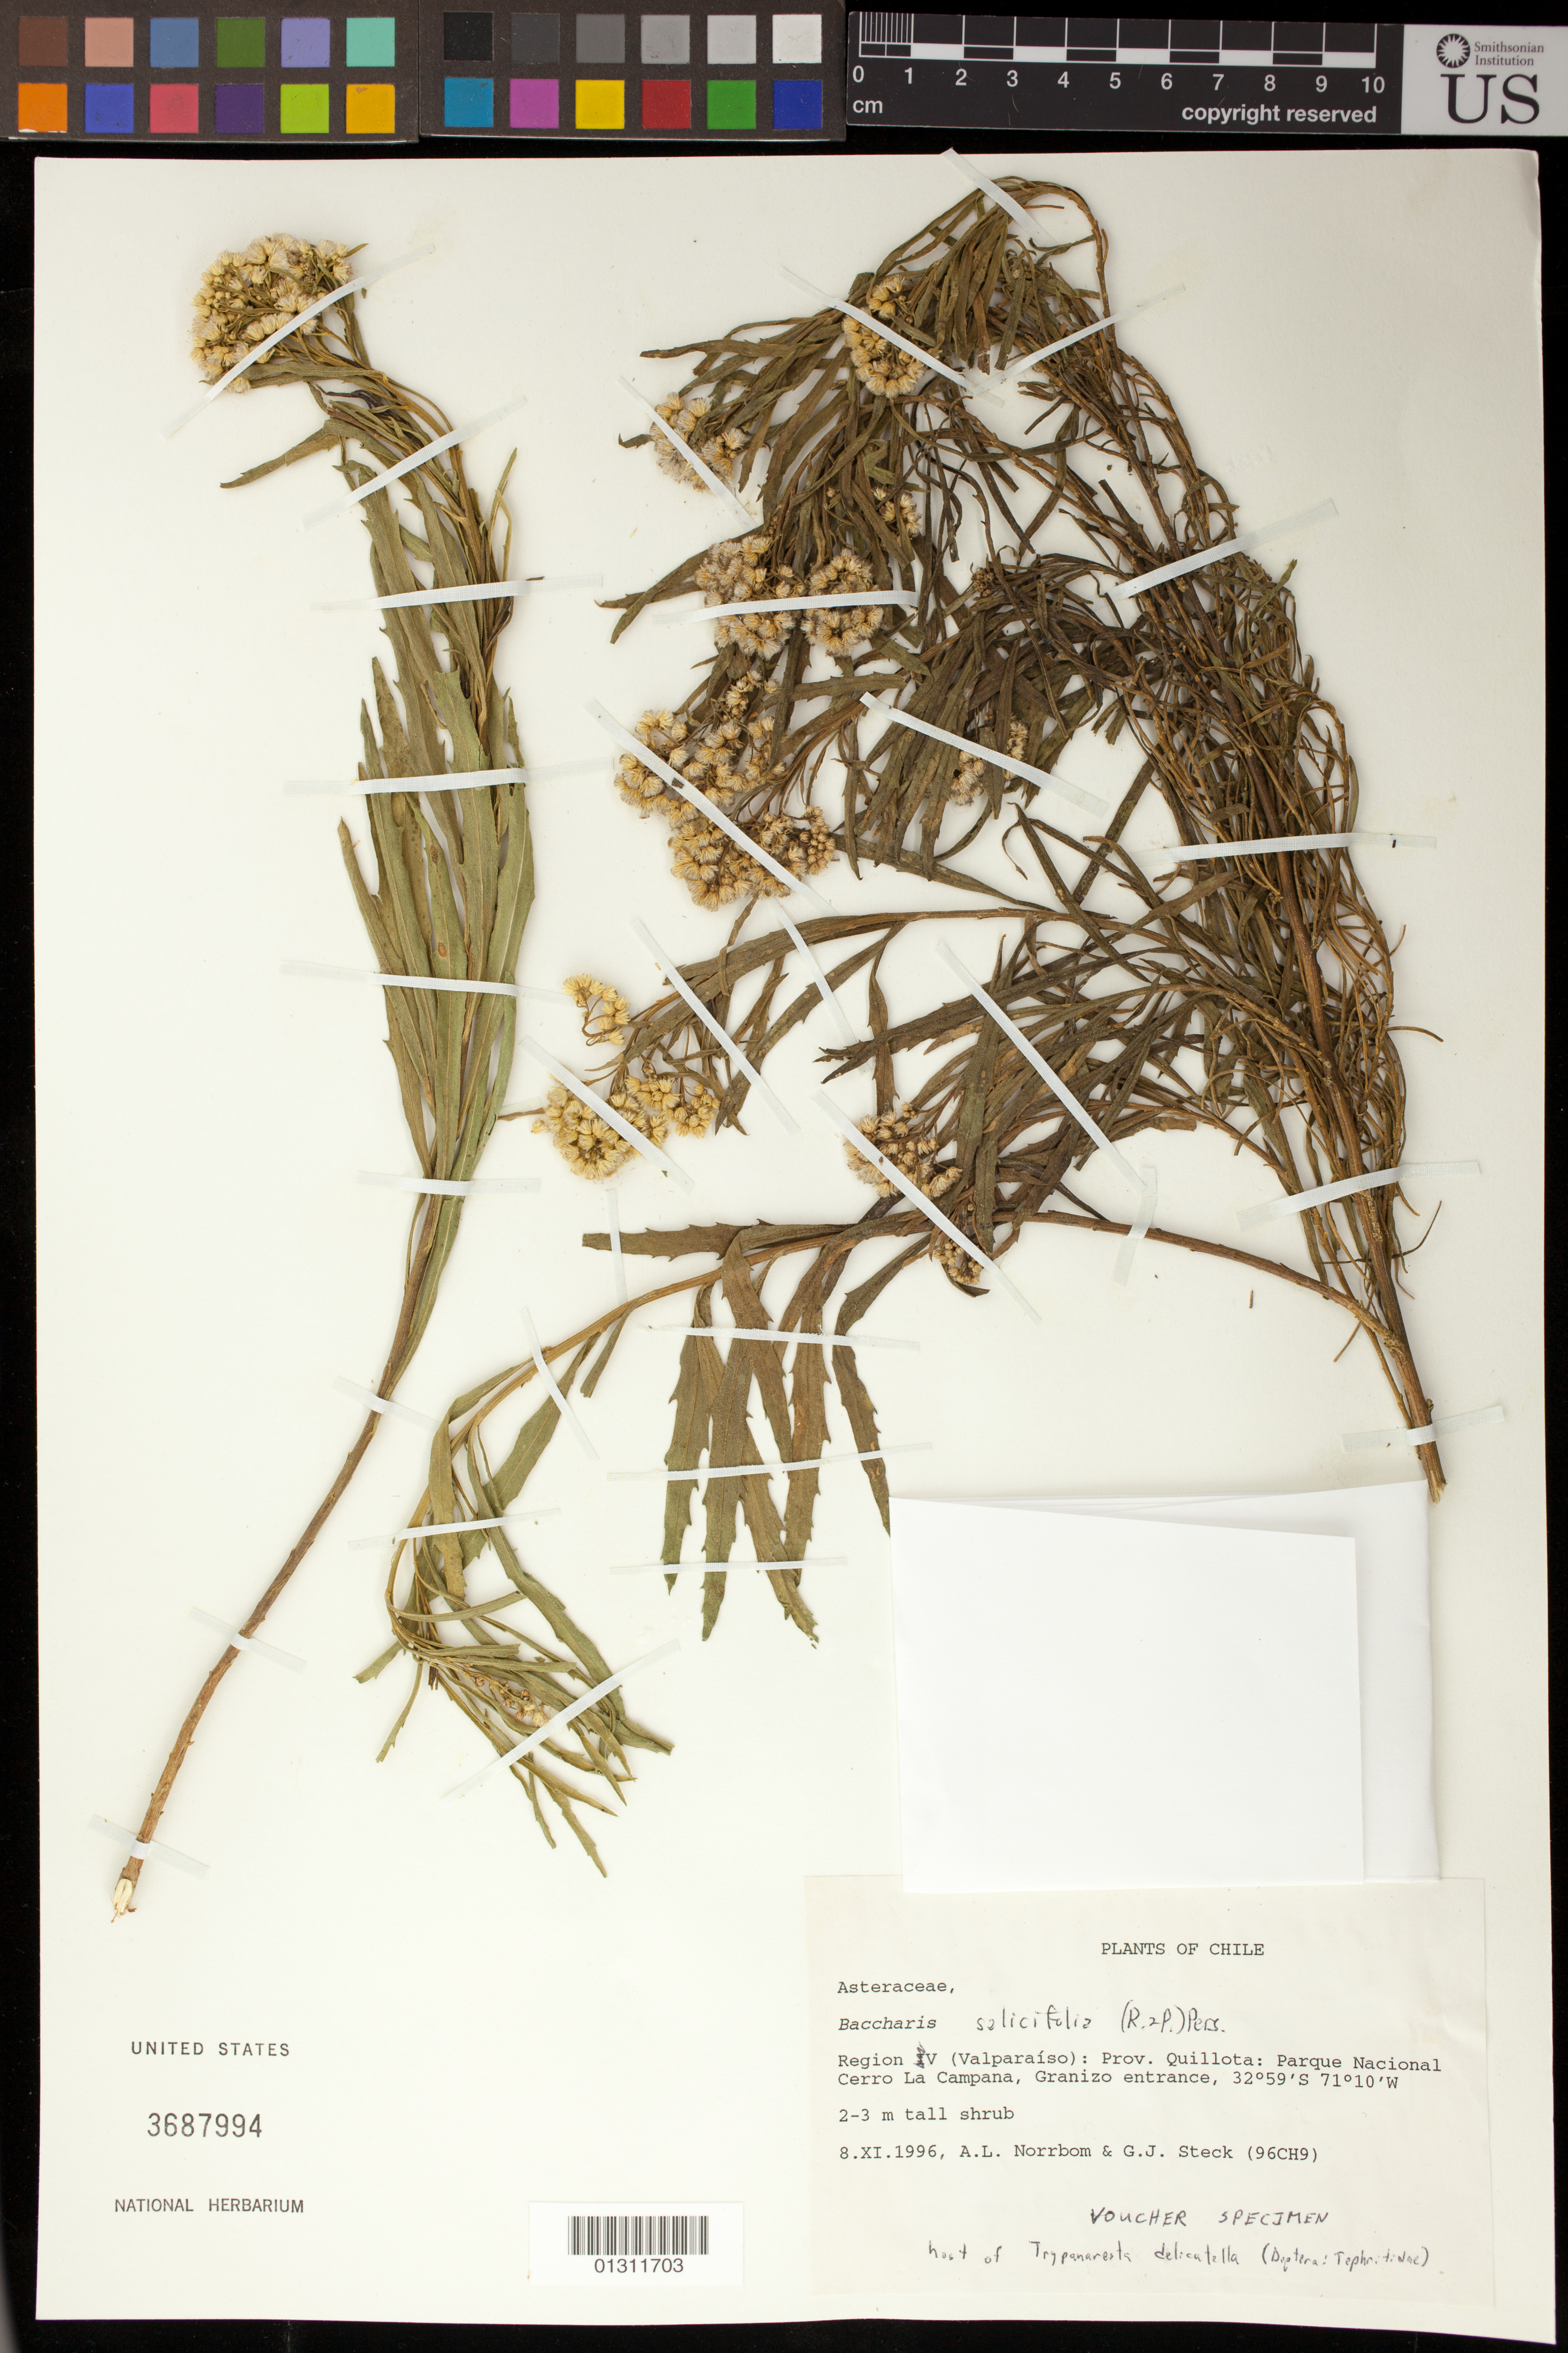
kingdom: Plantae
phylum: Tracheophyta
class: Magnoliopsida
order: Asterales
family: Asteraceae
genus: Baccharis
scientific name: Baccharis salicifolia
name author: (Ruiz & Pav.) Pers.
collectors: A. L. Norrbom & G. Steck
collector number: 96CH9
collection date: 1996-11-08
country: Chile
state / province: Valparaíso (V)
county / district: Quillota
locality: Parque National Cerro La Campana, Granizo entrance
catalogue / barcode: US 3687994